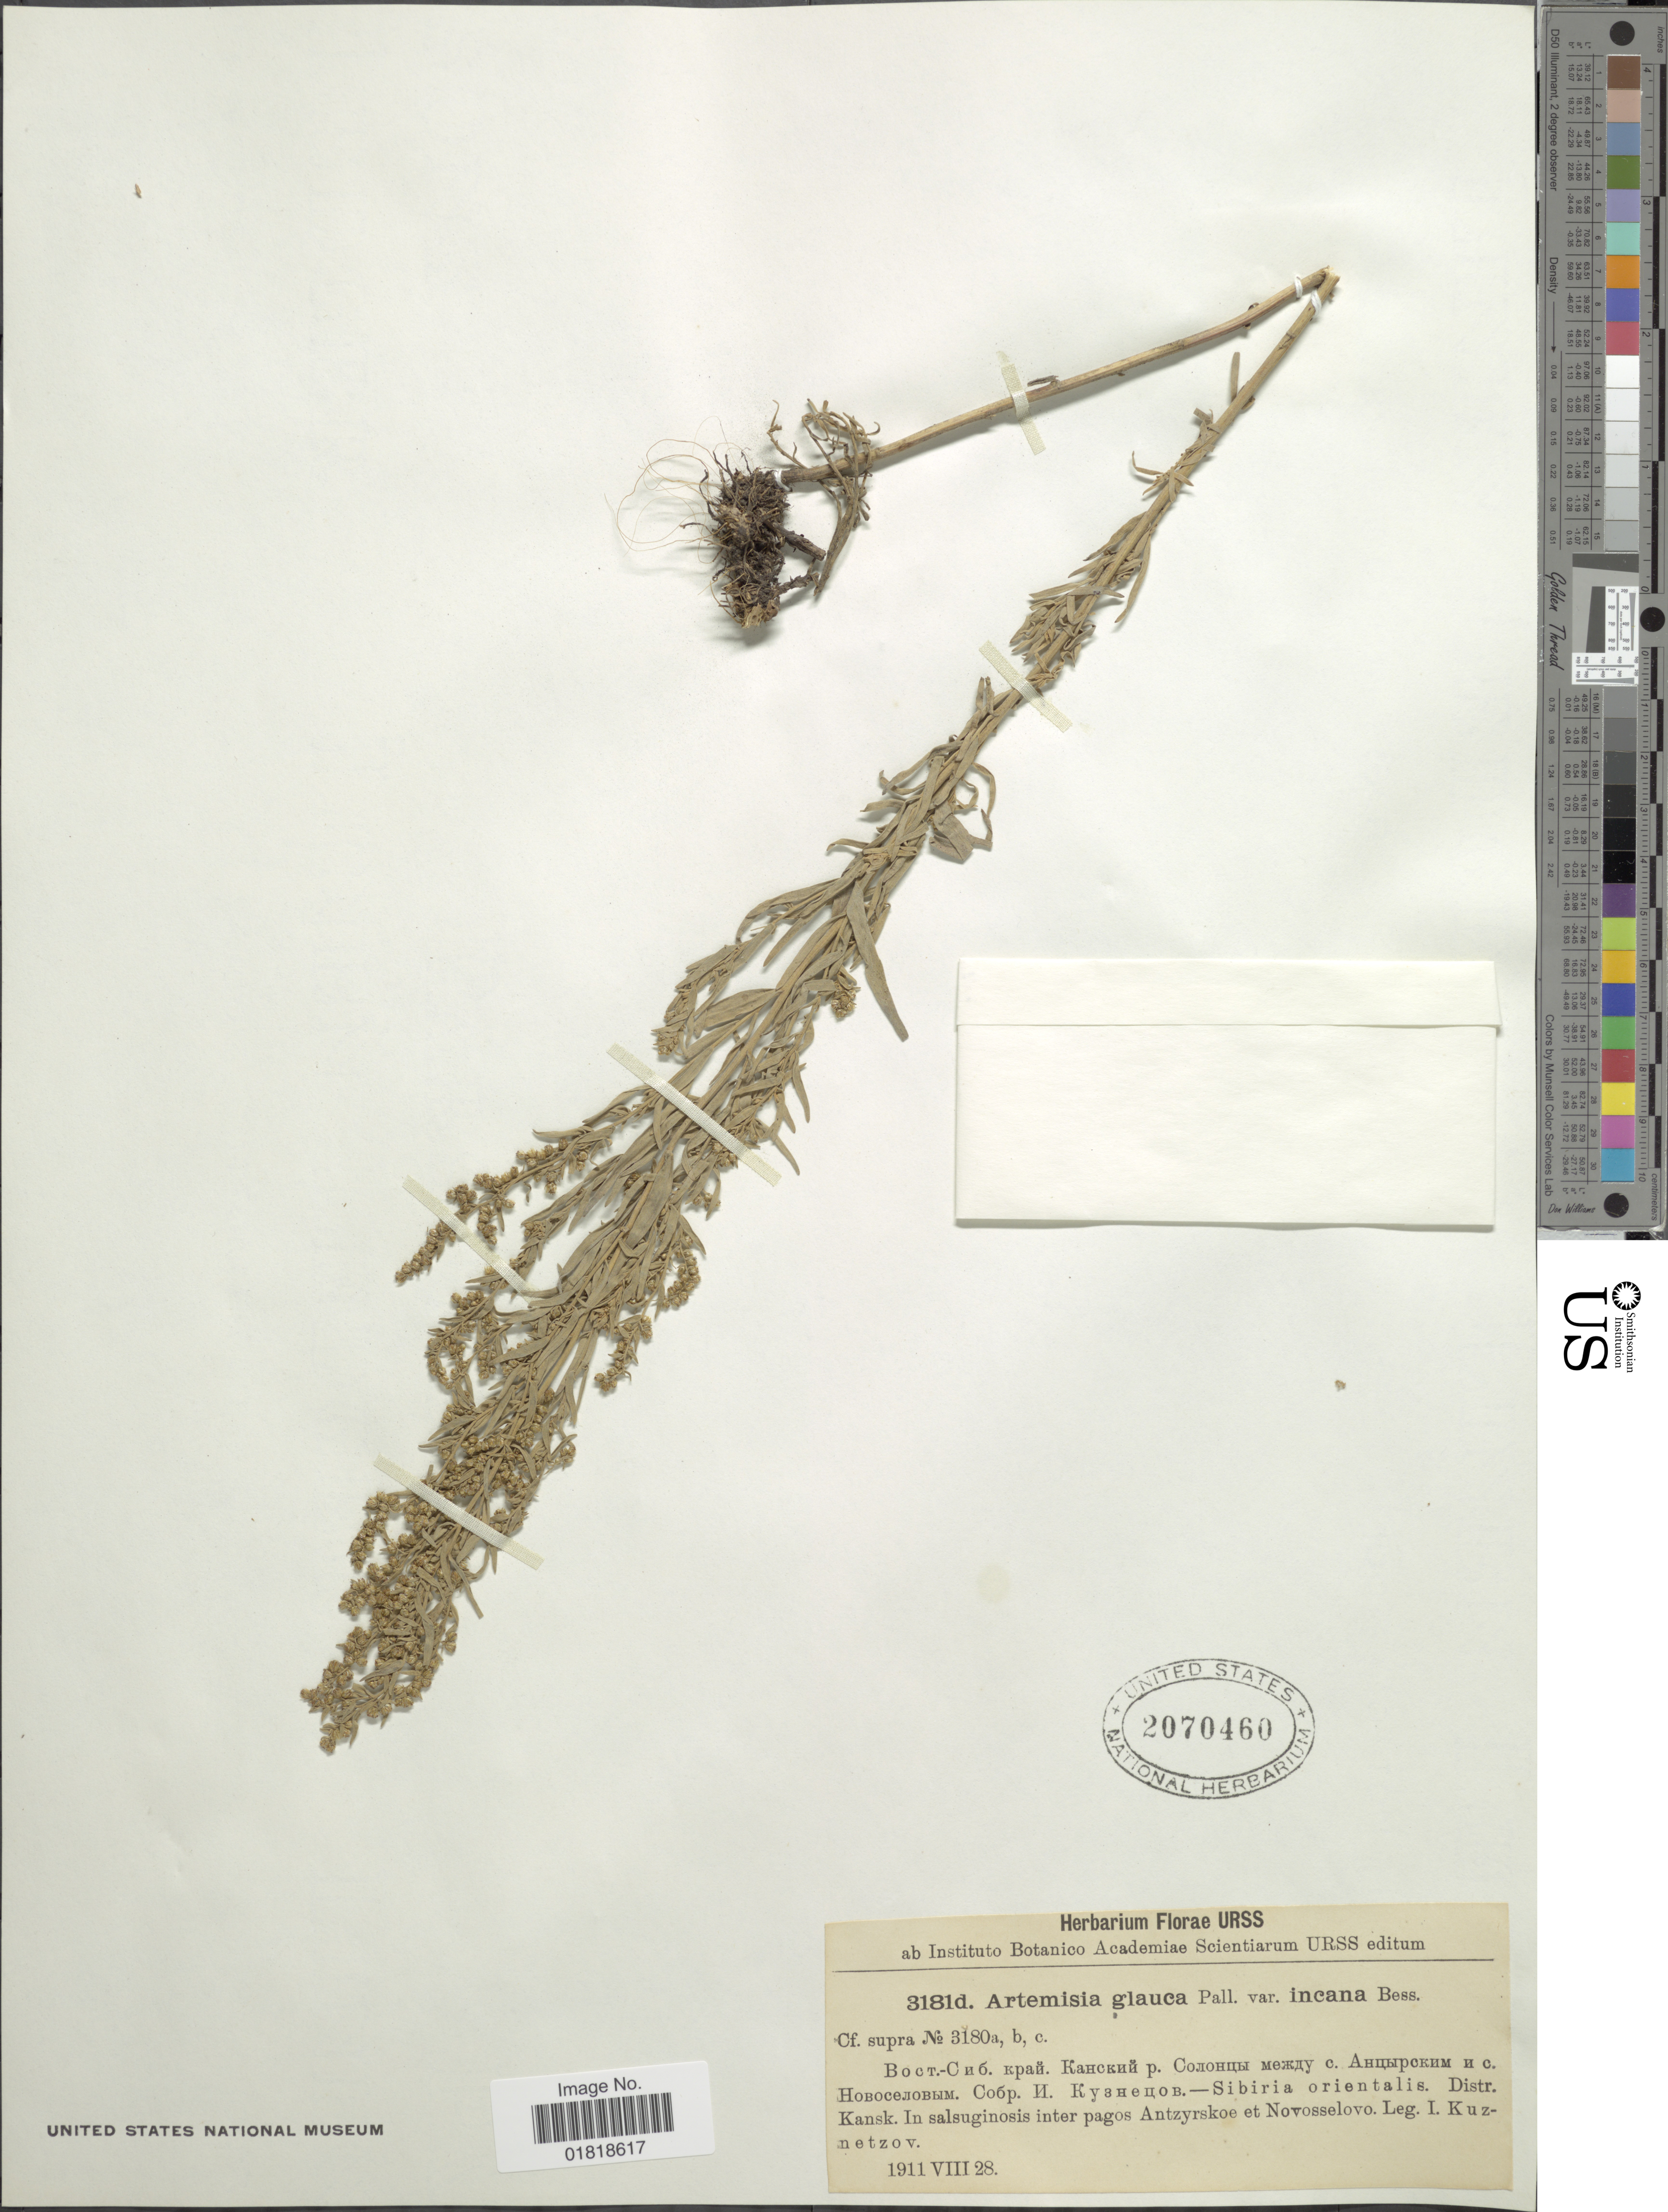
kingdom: Plantae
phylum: Tracheophyta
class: Magnoliopsida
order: Asterales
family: Asteraceae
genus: Artemisia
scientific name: Artemisia glauca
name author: Pall. ex Willd.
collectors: I. Kuznetzov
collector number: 3181d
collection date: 1911-08-28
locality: Sibiria orientalis, Distr. Kansk, in salsuginosis inter pagos Antzyrskoe et Novosselovo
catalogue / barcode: US 2070460